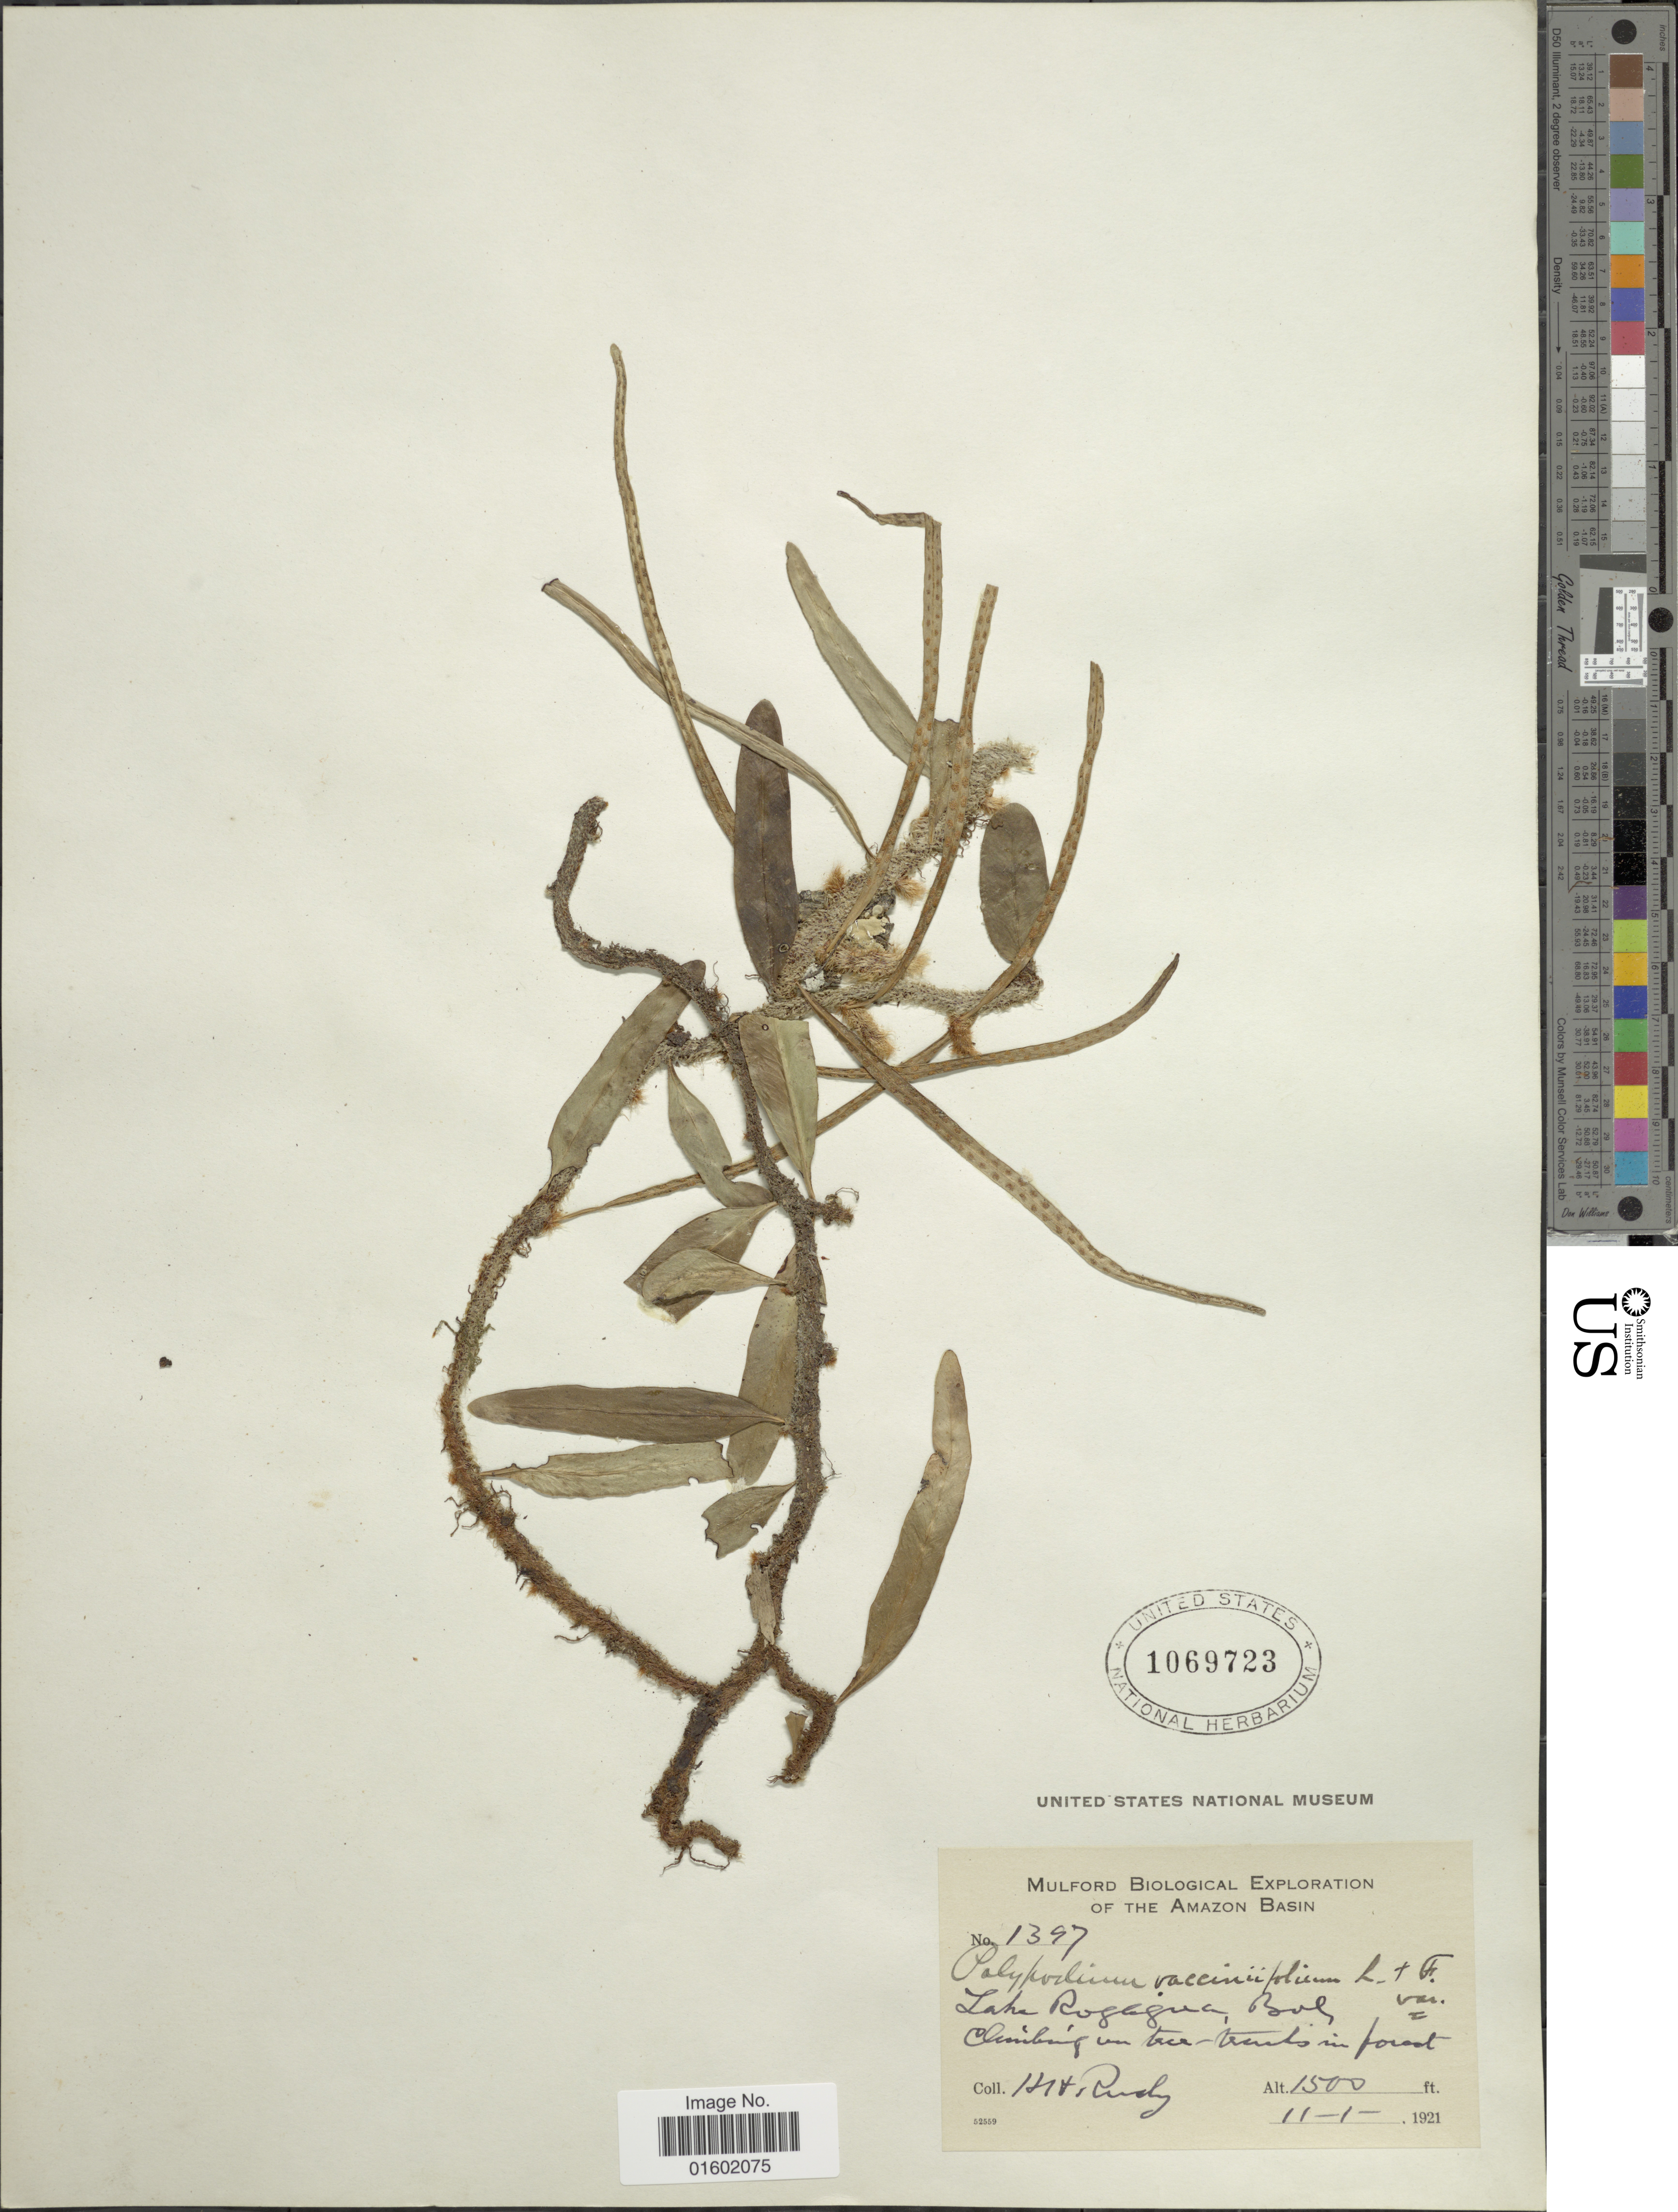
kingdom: Plantae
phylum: Tracheophyta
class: Polypodiopsida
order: Polypodiales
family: Polypodiaceae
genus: Microgramma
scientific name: Microgramma vaccinifolia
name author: (Langsd. & Fisch.) Copel.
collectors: H. H. Rusby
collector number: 1397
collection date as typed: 11-1-1921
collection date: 1921-11-01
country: Bolivia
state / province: Beni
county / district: José Ballivián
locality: Lake Rogagua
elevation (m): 457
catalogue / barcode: US 1069723